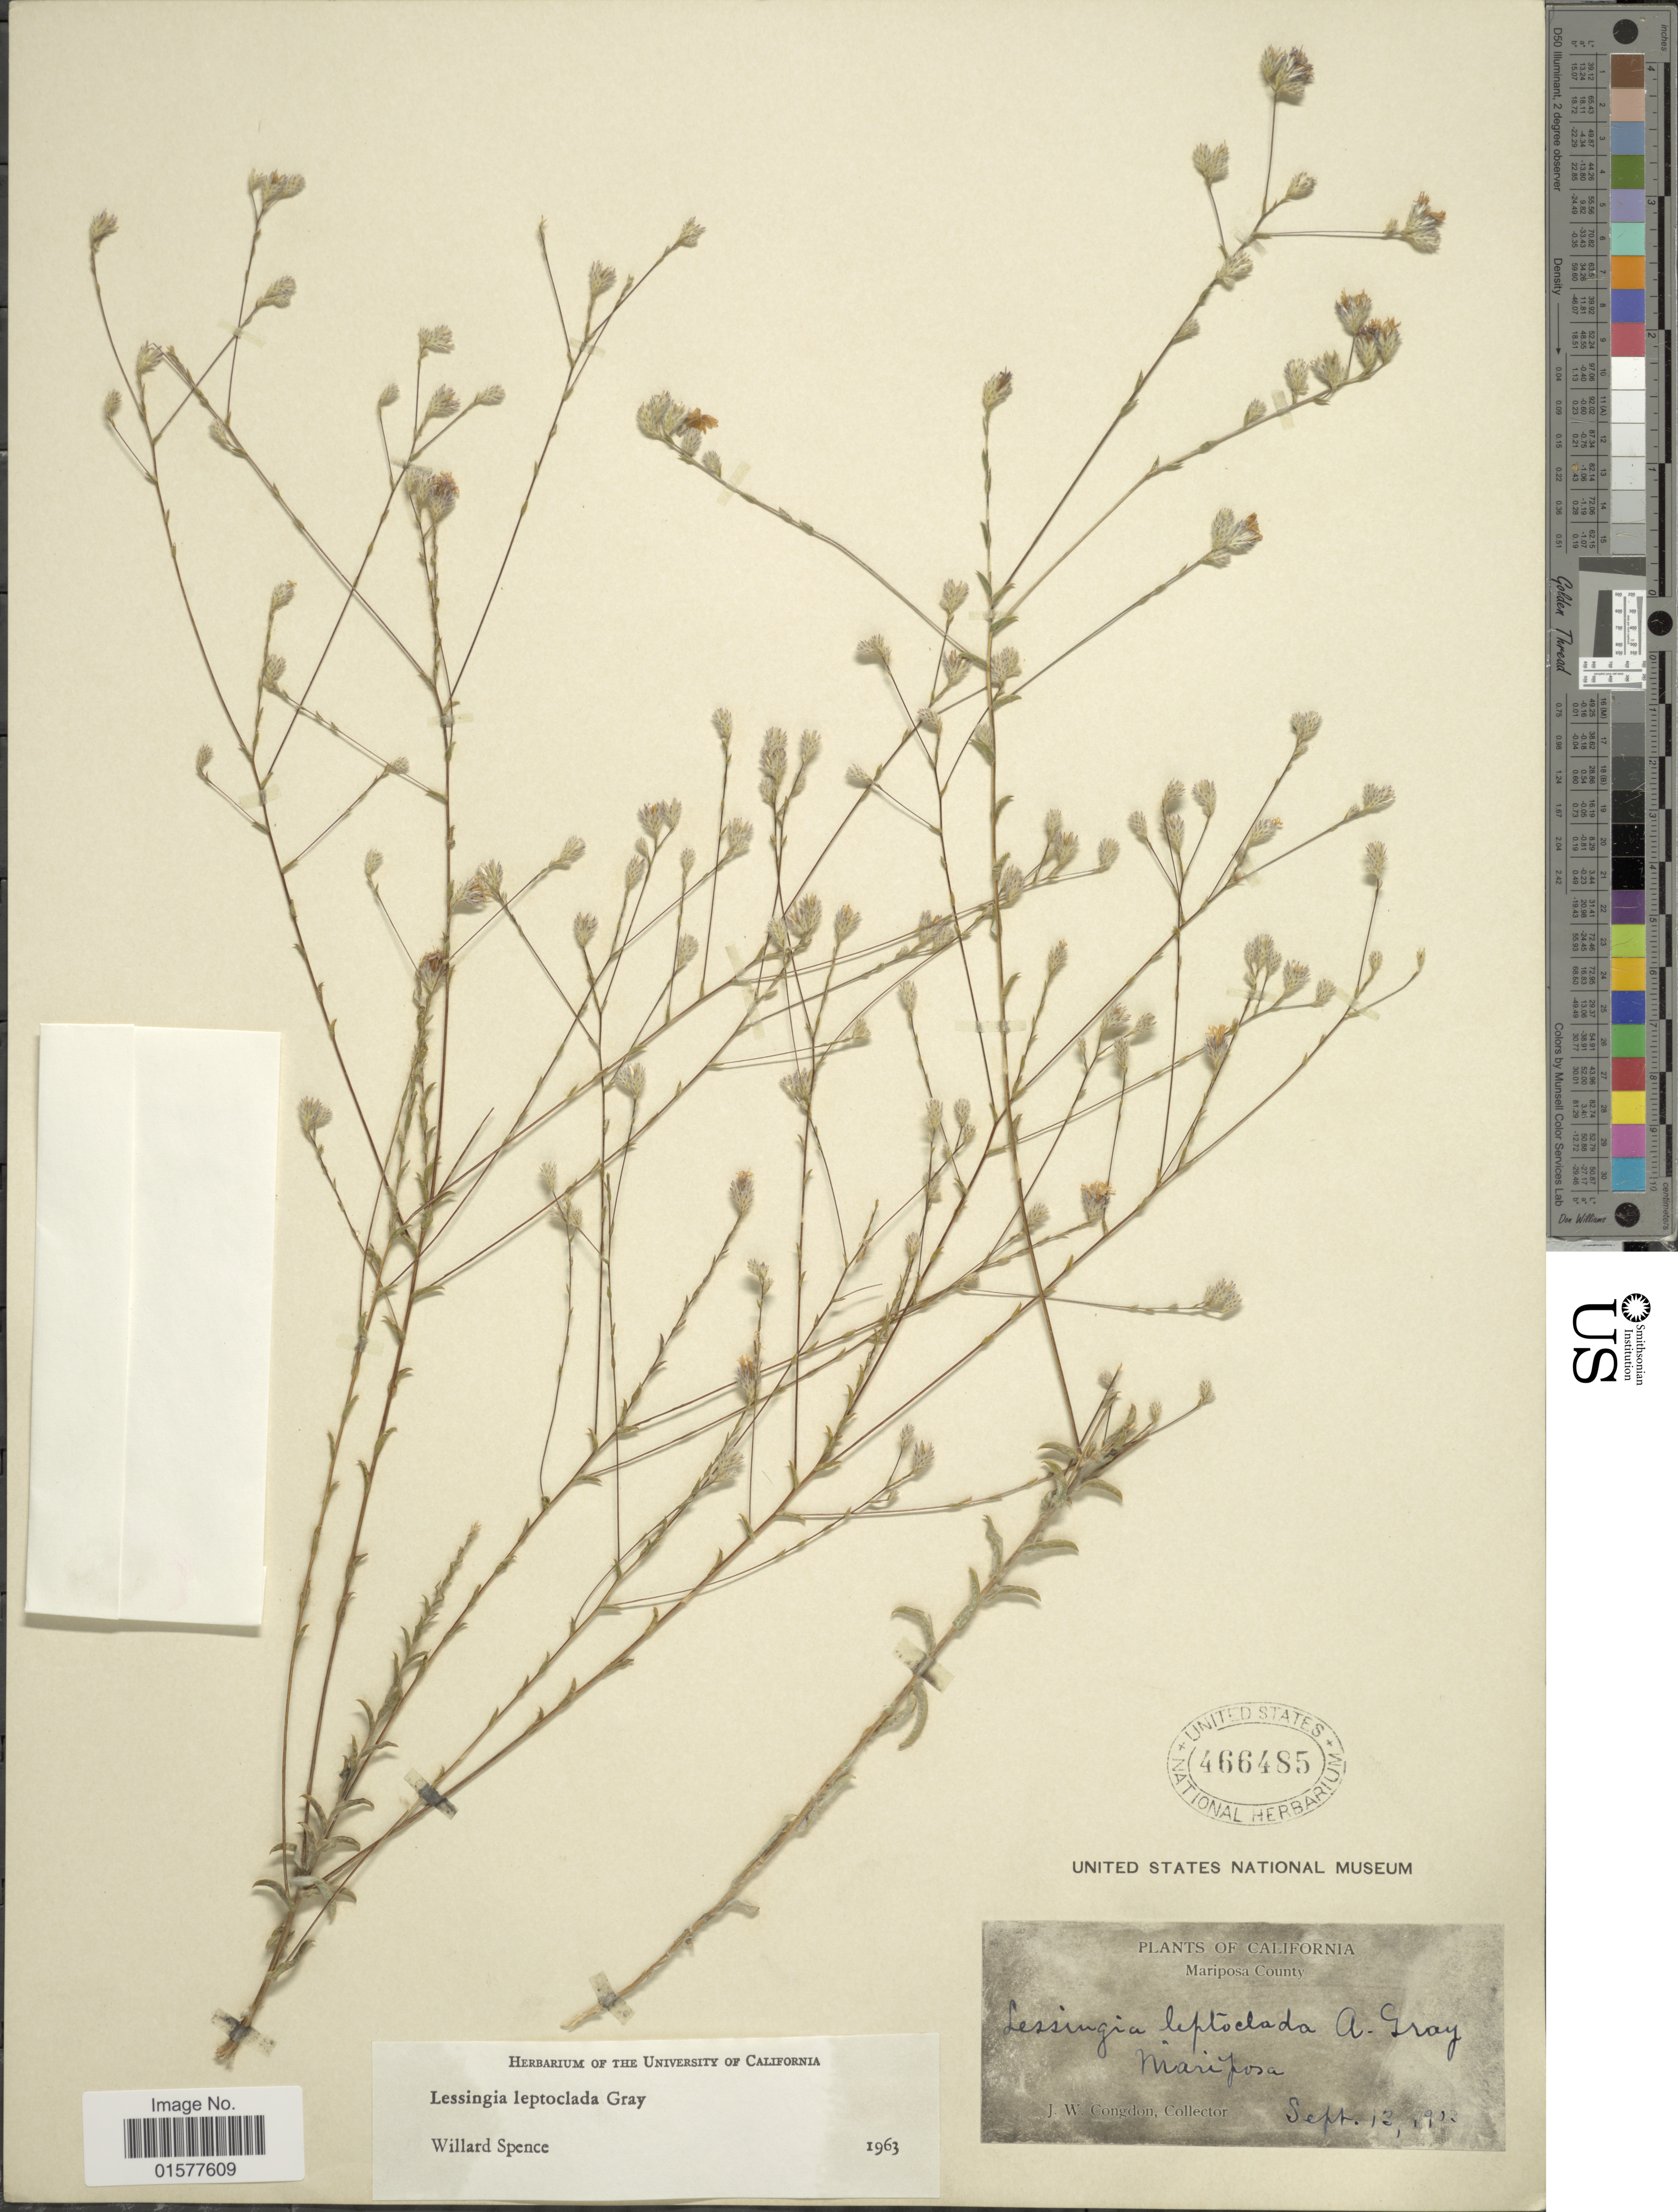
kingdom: Plantae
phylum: Tracheophyta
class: Magnoliopsida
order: Asterales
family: Asteraceae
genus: Lessingia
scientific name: Lessingia leptoclada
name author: A. Gray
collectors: J. W. Congdon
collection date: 1952-09-13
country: United States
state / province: California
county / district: Mariposa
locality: Mariposa County, Mariposa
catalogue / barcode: US 466485